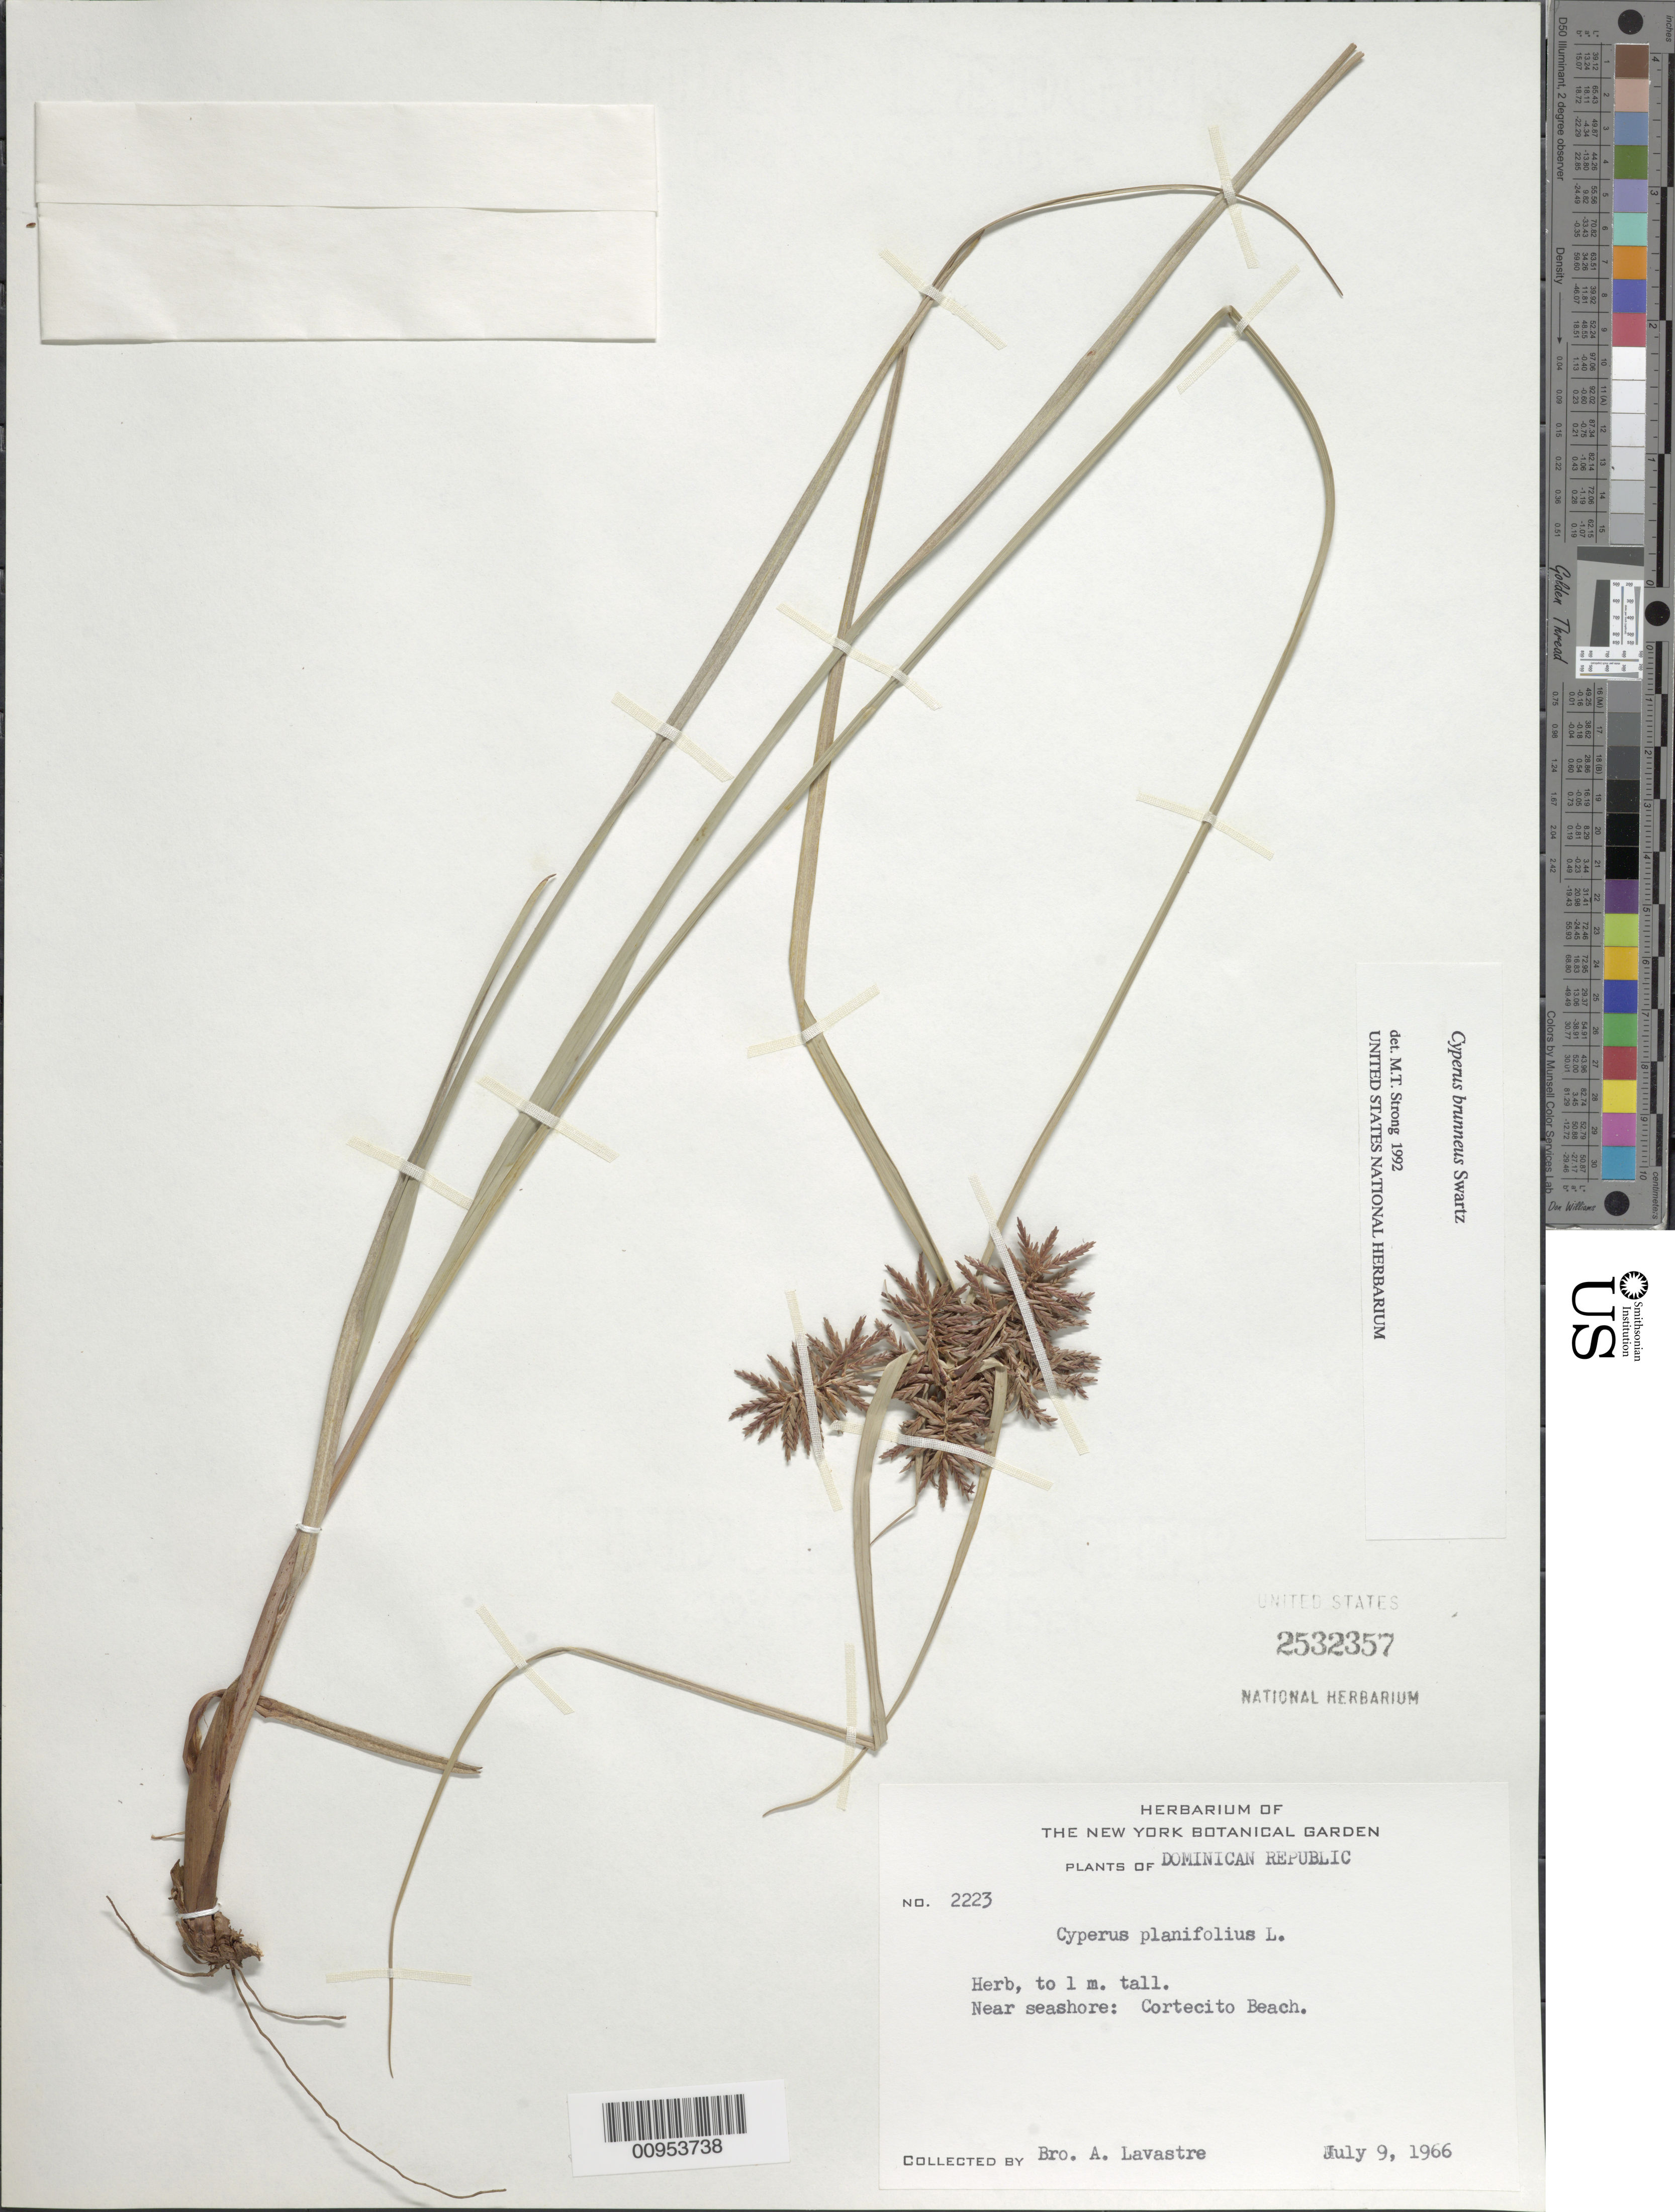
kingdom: Plantae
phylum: Tracheophyta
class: Liliopsida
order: Poales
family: Cyperaceae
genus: Cyperus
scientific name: Cyperus brunneus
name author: Sw.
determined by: Strong, M. T., (US), Smithsonian Institution - National Museum of Natural History (UNITED STATES)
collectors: B. Lavastre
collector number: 2223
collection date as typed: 09 Jul 1966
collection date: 1966-07-09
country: Dominican Republic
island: Hispaniola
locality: Near seashore of Cortecito Beach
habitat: Near seashore of beach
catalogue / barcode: US 2532357